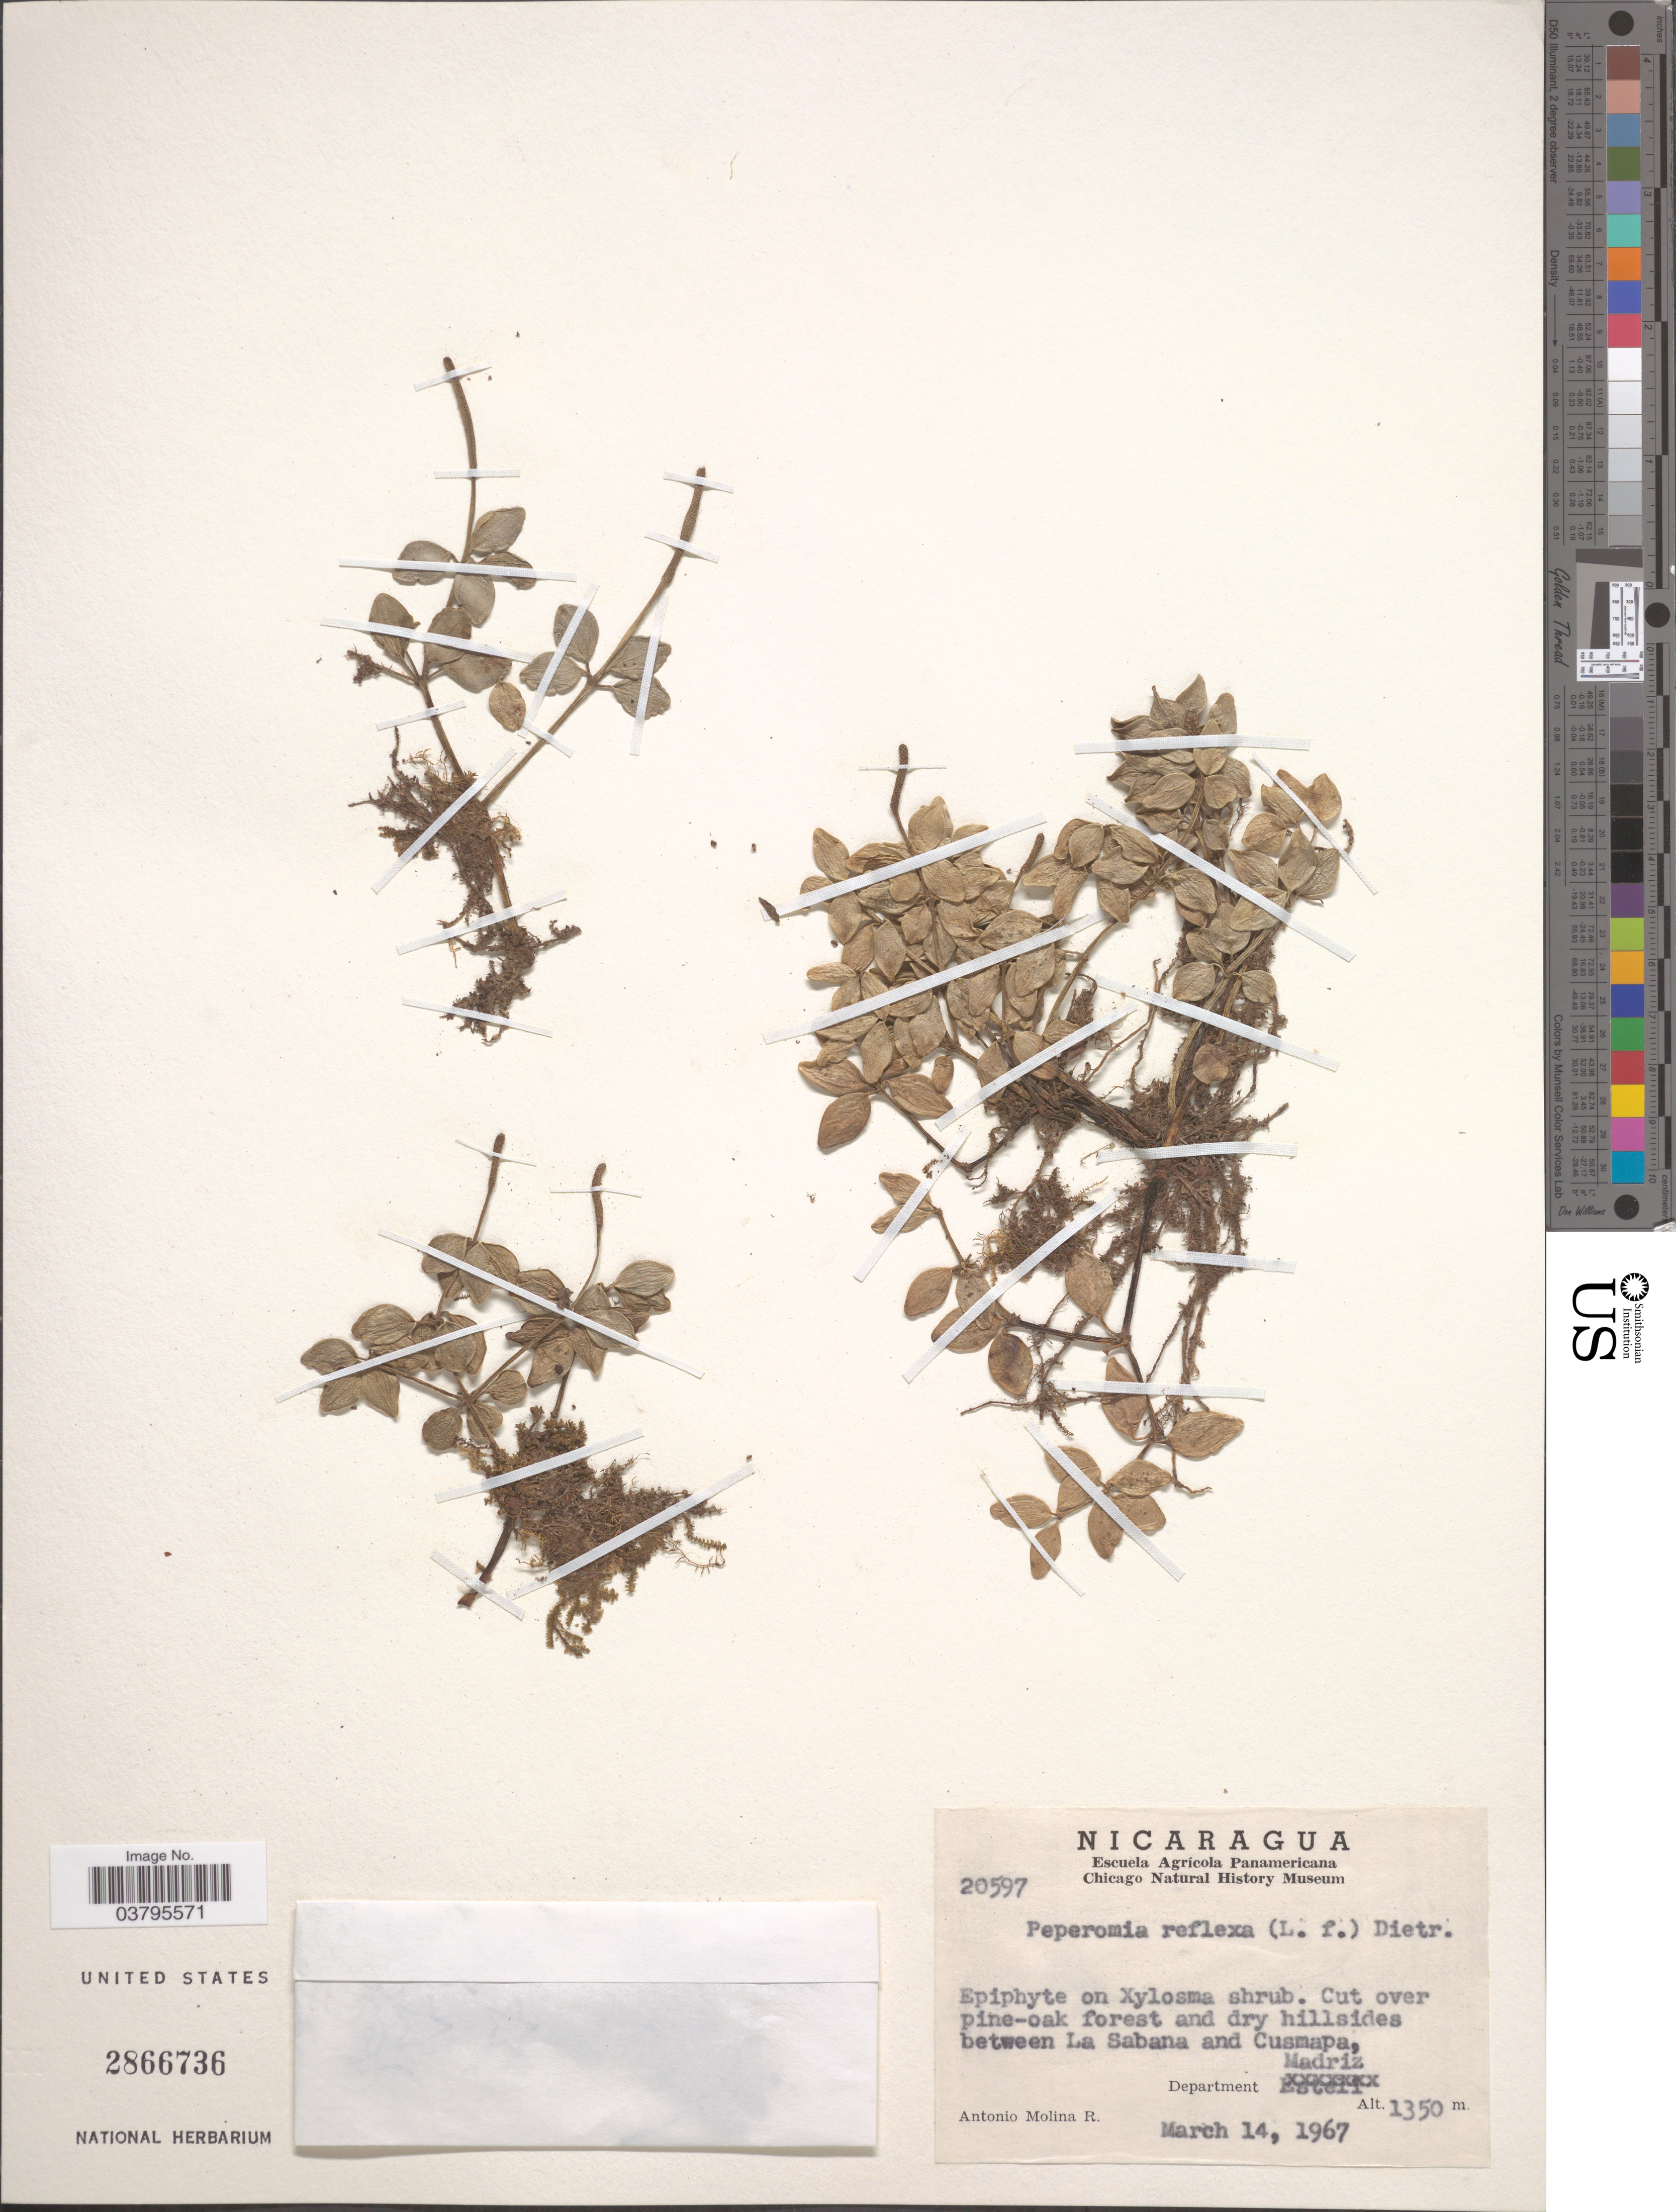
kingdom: Plantae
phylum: Tracheophyta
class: Magnoliopsida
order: Piperales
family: Piperaceae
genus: Peperomia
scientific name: Peperomia tetraphylla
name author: (G. Forst.) Hook. & Arn.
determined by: Jiménez, José Estaban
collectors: A. Molina R.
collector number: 20597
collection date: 1967-03-14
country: Nicaragua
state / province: Madriz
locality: Cut over pine-oak forest and dry hillsides between La Sabana and Cusmapa, Department Madriz.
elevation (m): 1350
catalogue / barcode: US 2866736